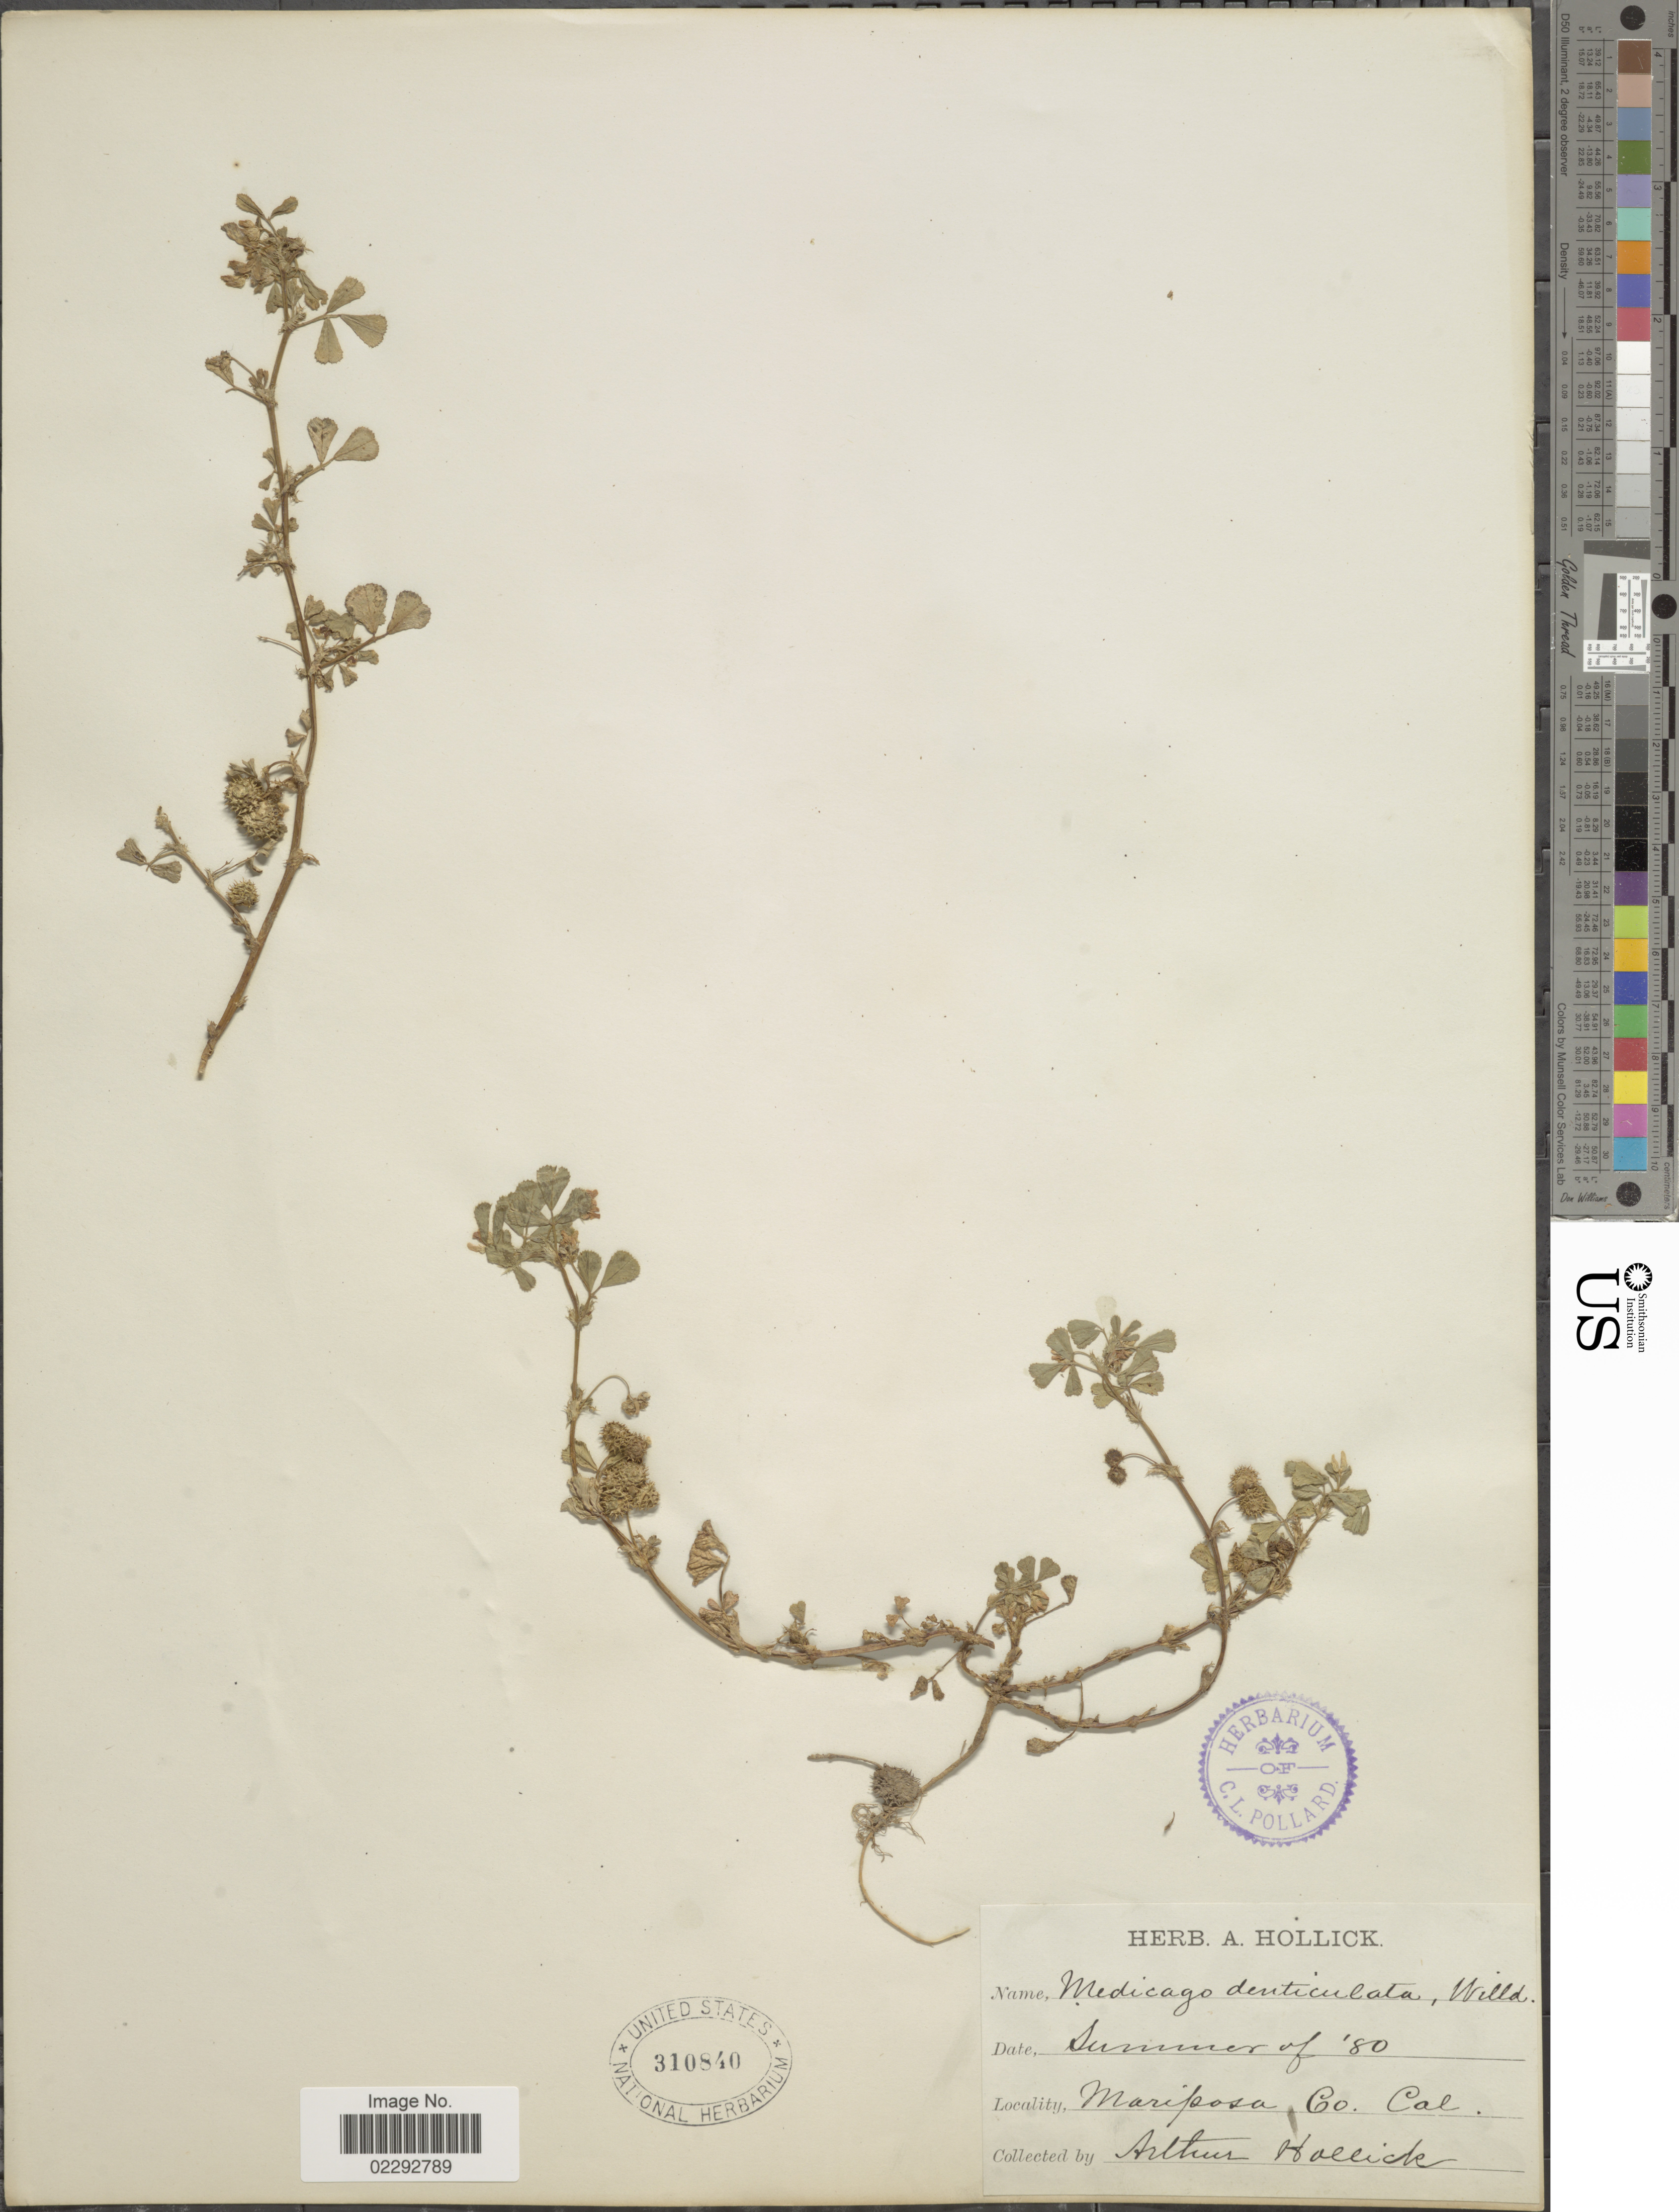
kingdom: Plantae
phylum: Tracheophyta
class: Magnoliopsida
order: Fabales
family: Fabaceae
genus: Medicago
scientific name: Medicago denticulata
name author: Willd.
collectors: A. Hollick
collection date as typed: summer of '80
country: United States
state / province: California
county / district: Mariposa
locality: Mariposa Co.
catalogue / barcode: US 310840